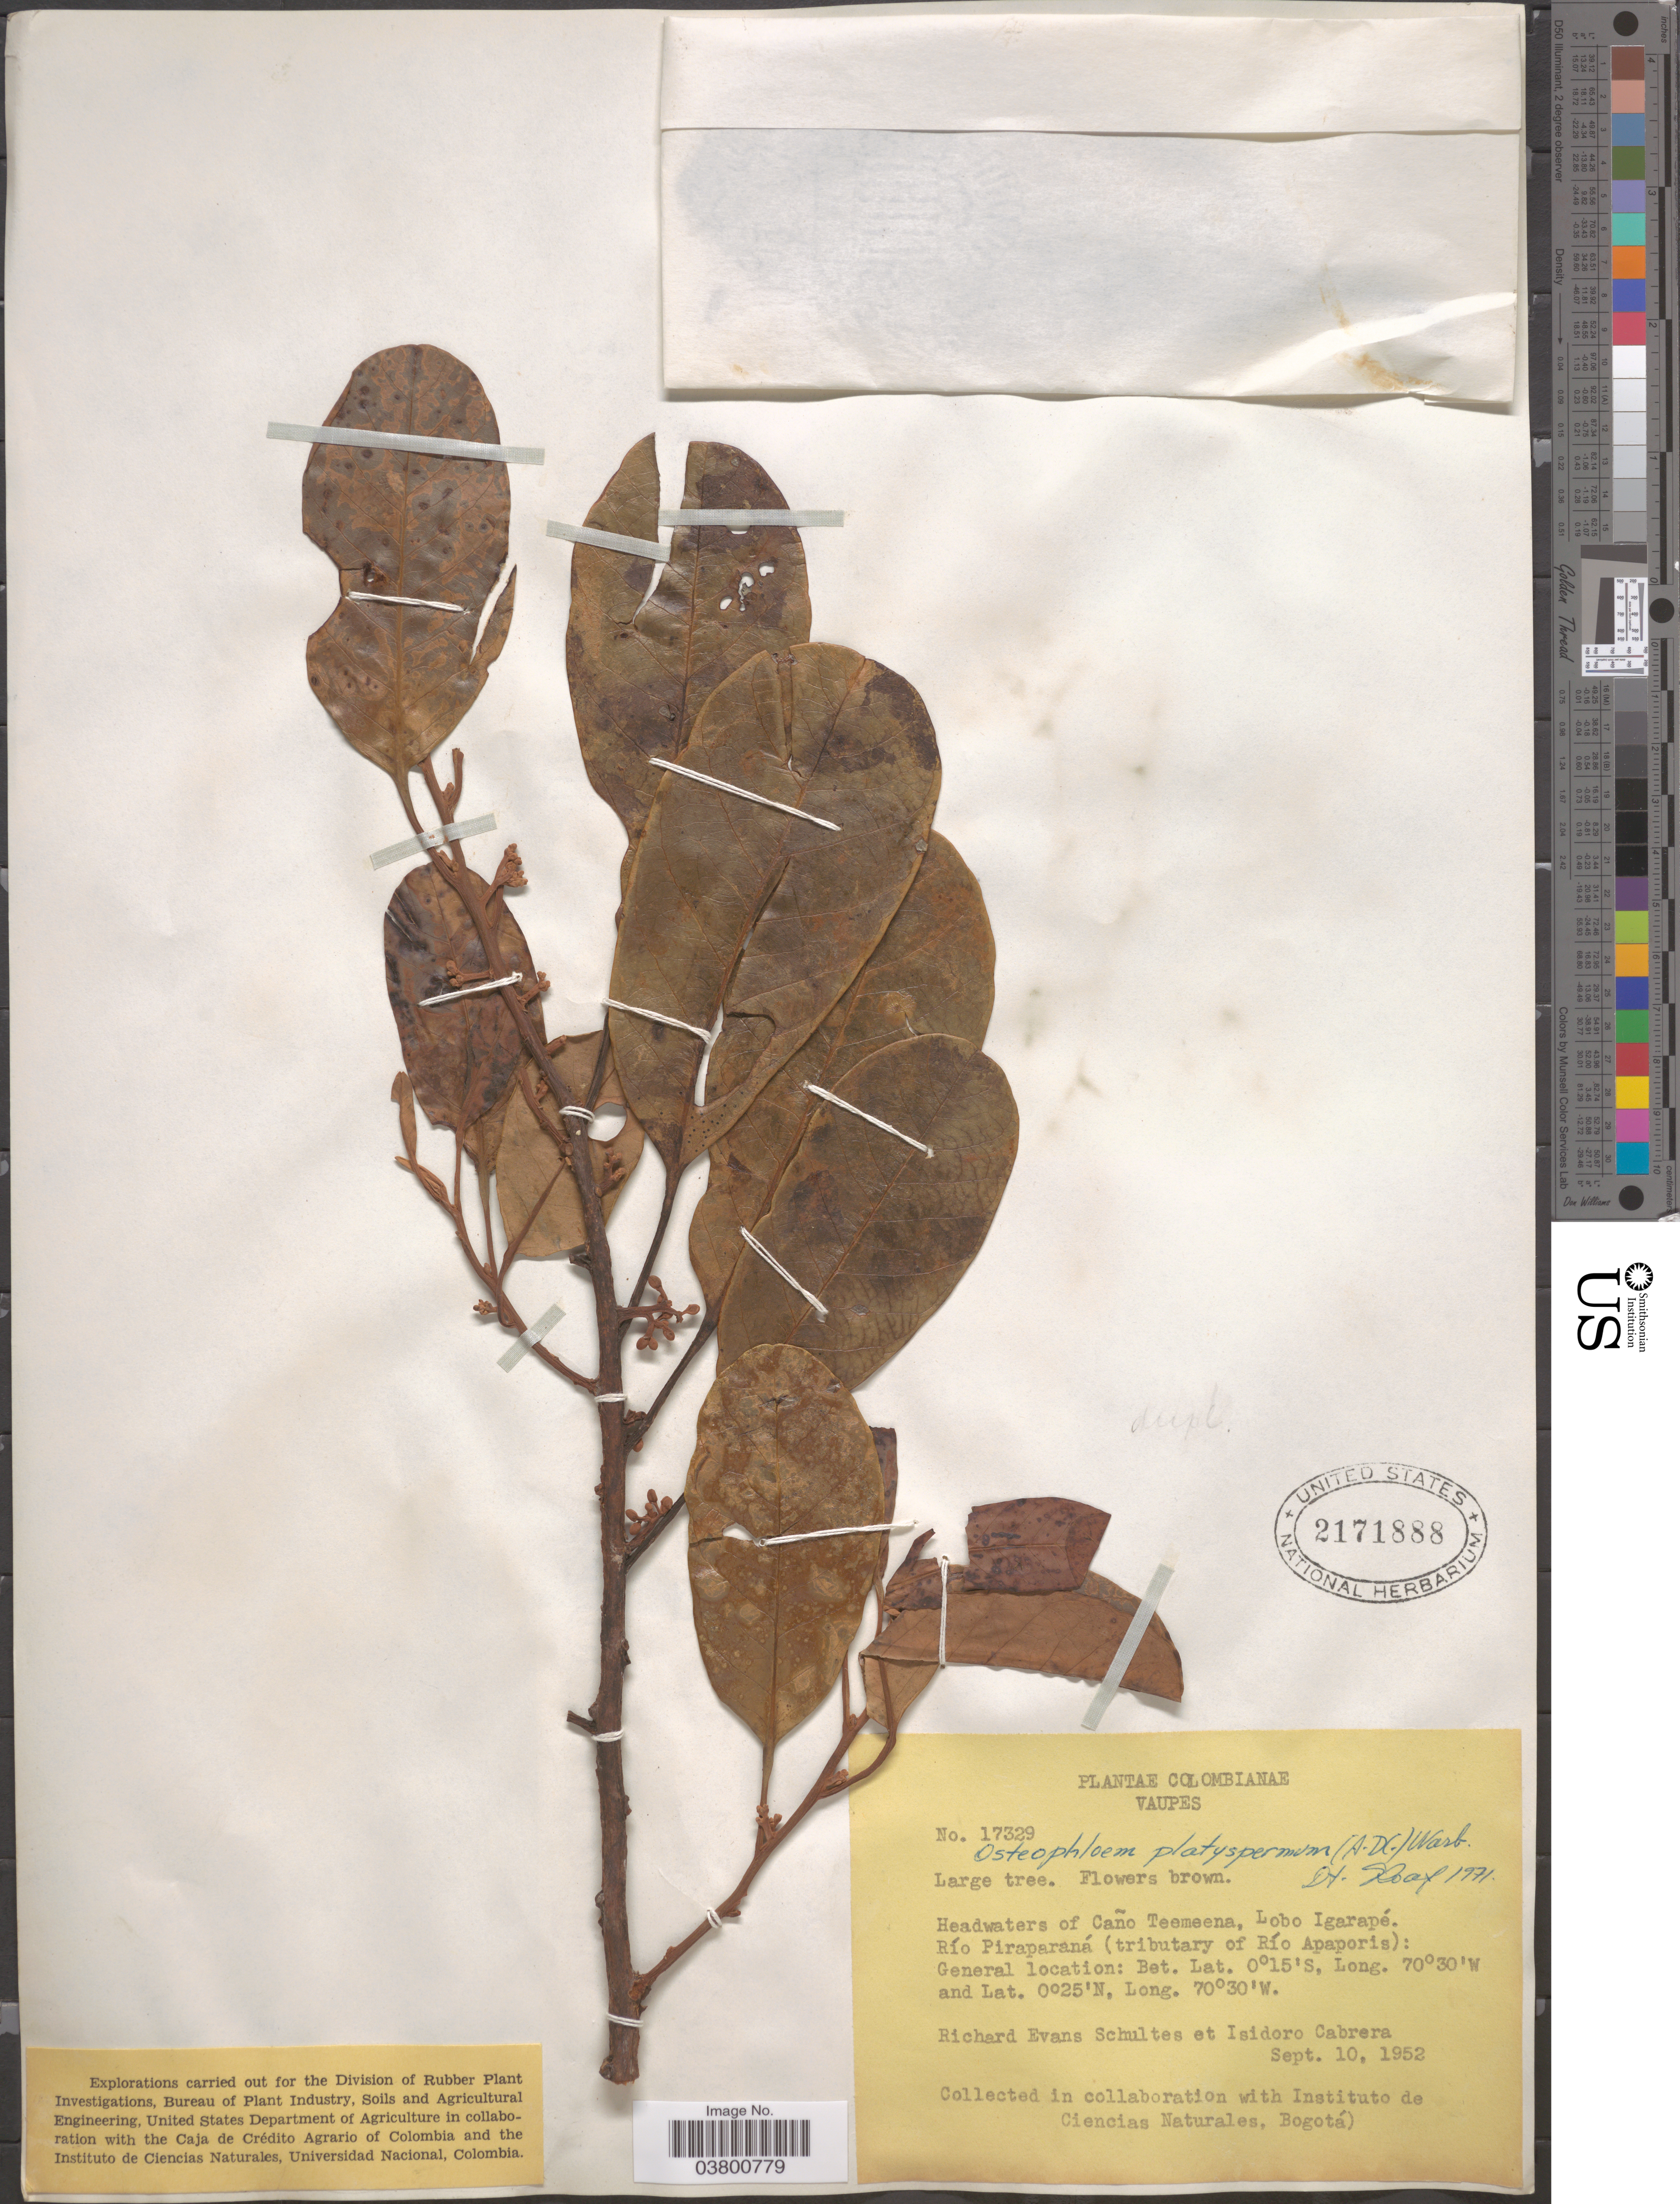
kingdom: Plantae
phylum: Tracheophyta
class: Magnoliopsida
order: Magnoliales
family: Myristicaceae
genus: Osteophloeum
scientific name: Osteophloeum platyspermum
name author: (A. DC.) Warb.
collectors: R. E. Schultes & I. Cabrera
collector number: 17329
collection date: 1952-09-10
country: Colombia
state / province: Vaupés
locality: Headwaters of Caño Teemeena, Lobo Igarapé. Río Piraparaná (tributary of Río Apaporis).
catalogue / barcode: US 2171888